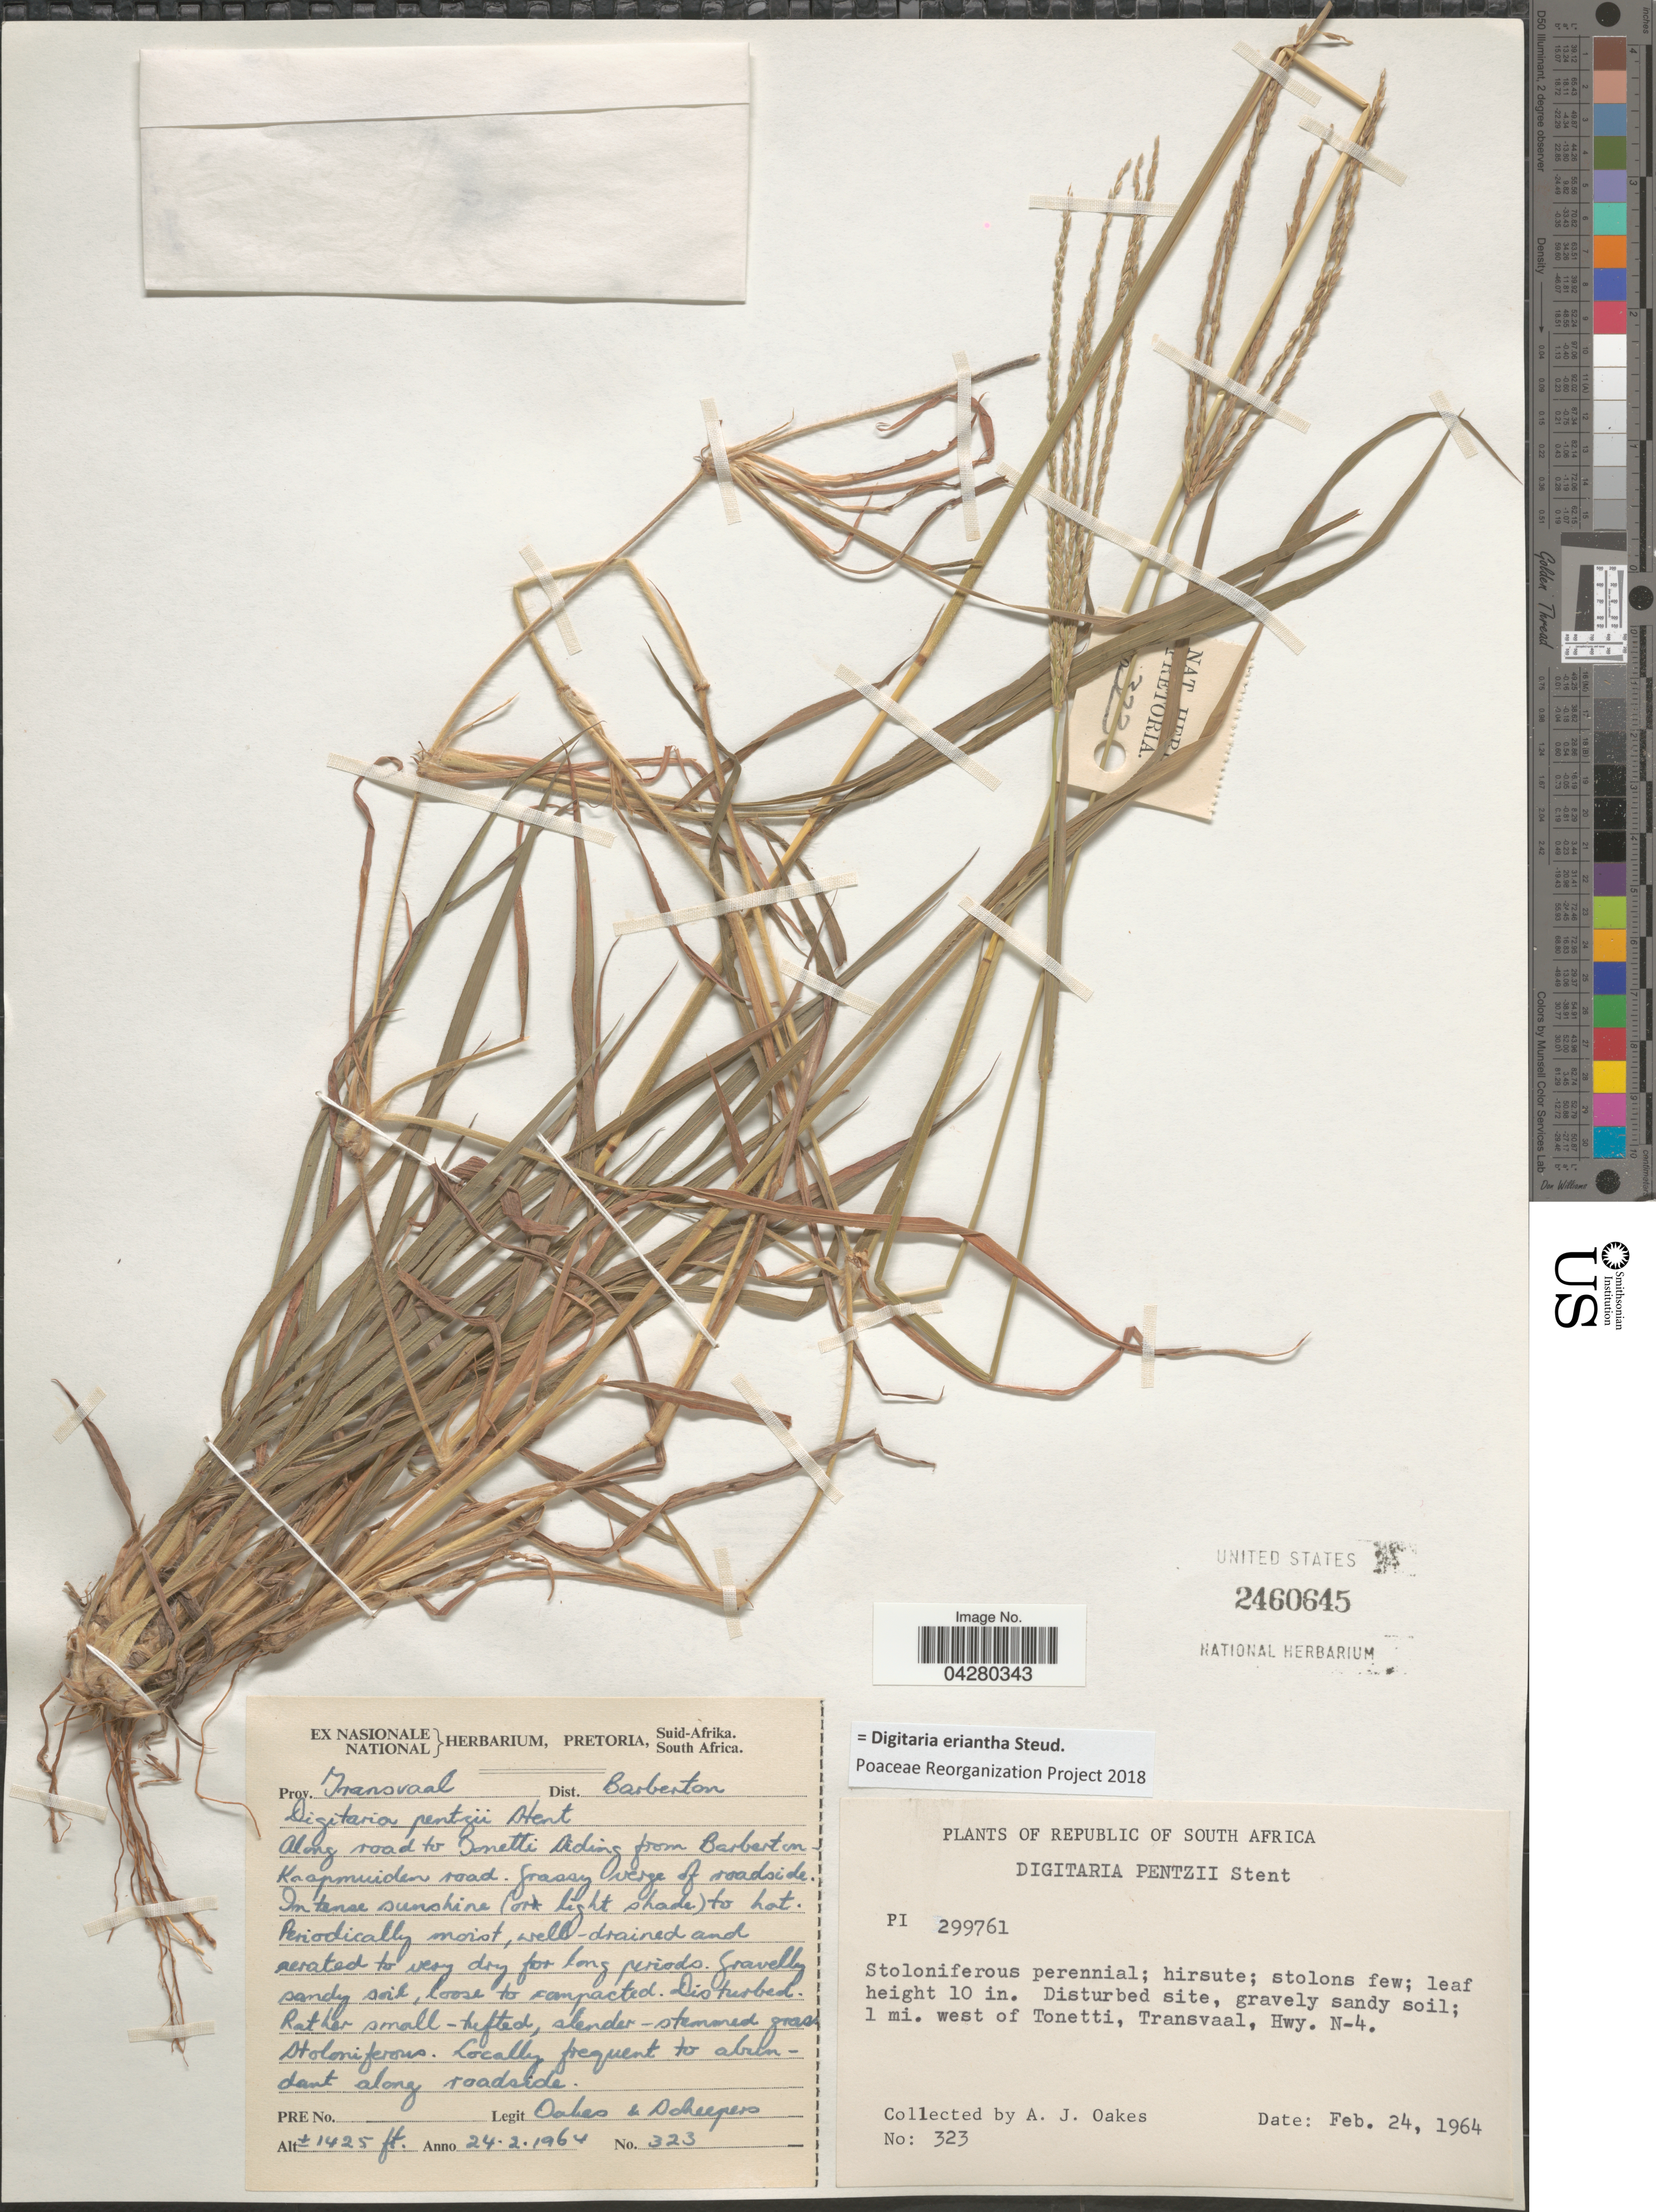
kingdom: Plantae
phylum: Tracheophyta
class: Liliopsida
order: Poales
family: Poaceae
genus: Digitaria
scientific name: Digitaria eriantha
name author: Steud.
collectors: A. Oakes & J. Scheepers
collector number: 323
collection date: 1964-02-24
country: South Africa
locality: Prov. Transvaal. Dist. Barberton. Along road to Tonetti Diding from Barberton - Kaapmuiden road. Grassy verge of roadside. Disturbed site, gravely sandy soil; 1 mi. west of Tonetti, Transvaal, Hwy. N-4.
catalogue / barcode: US 2460645